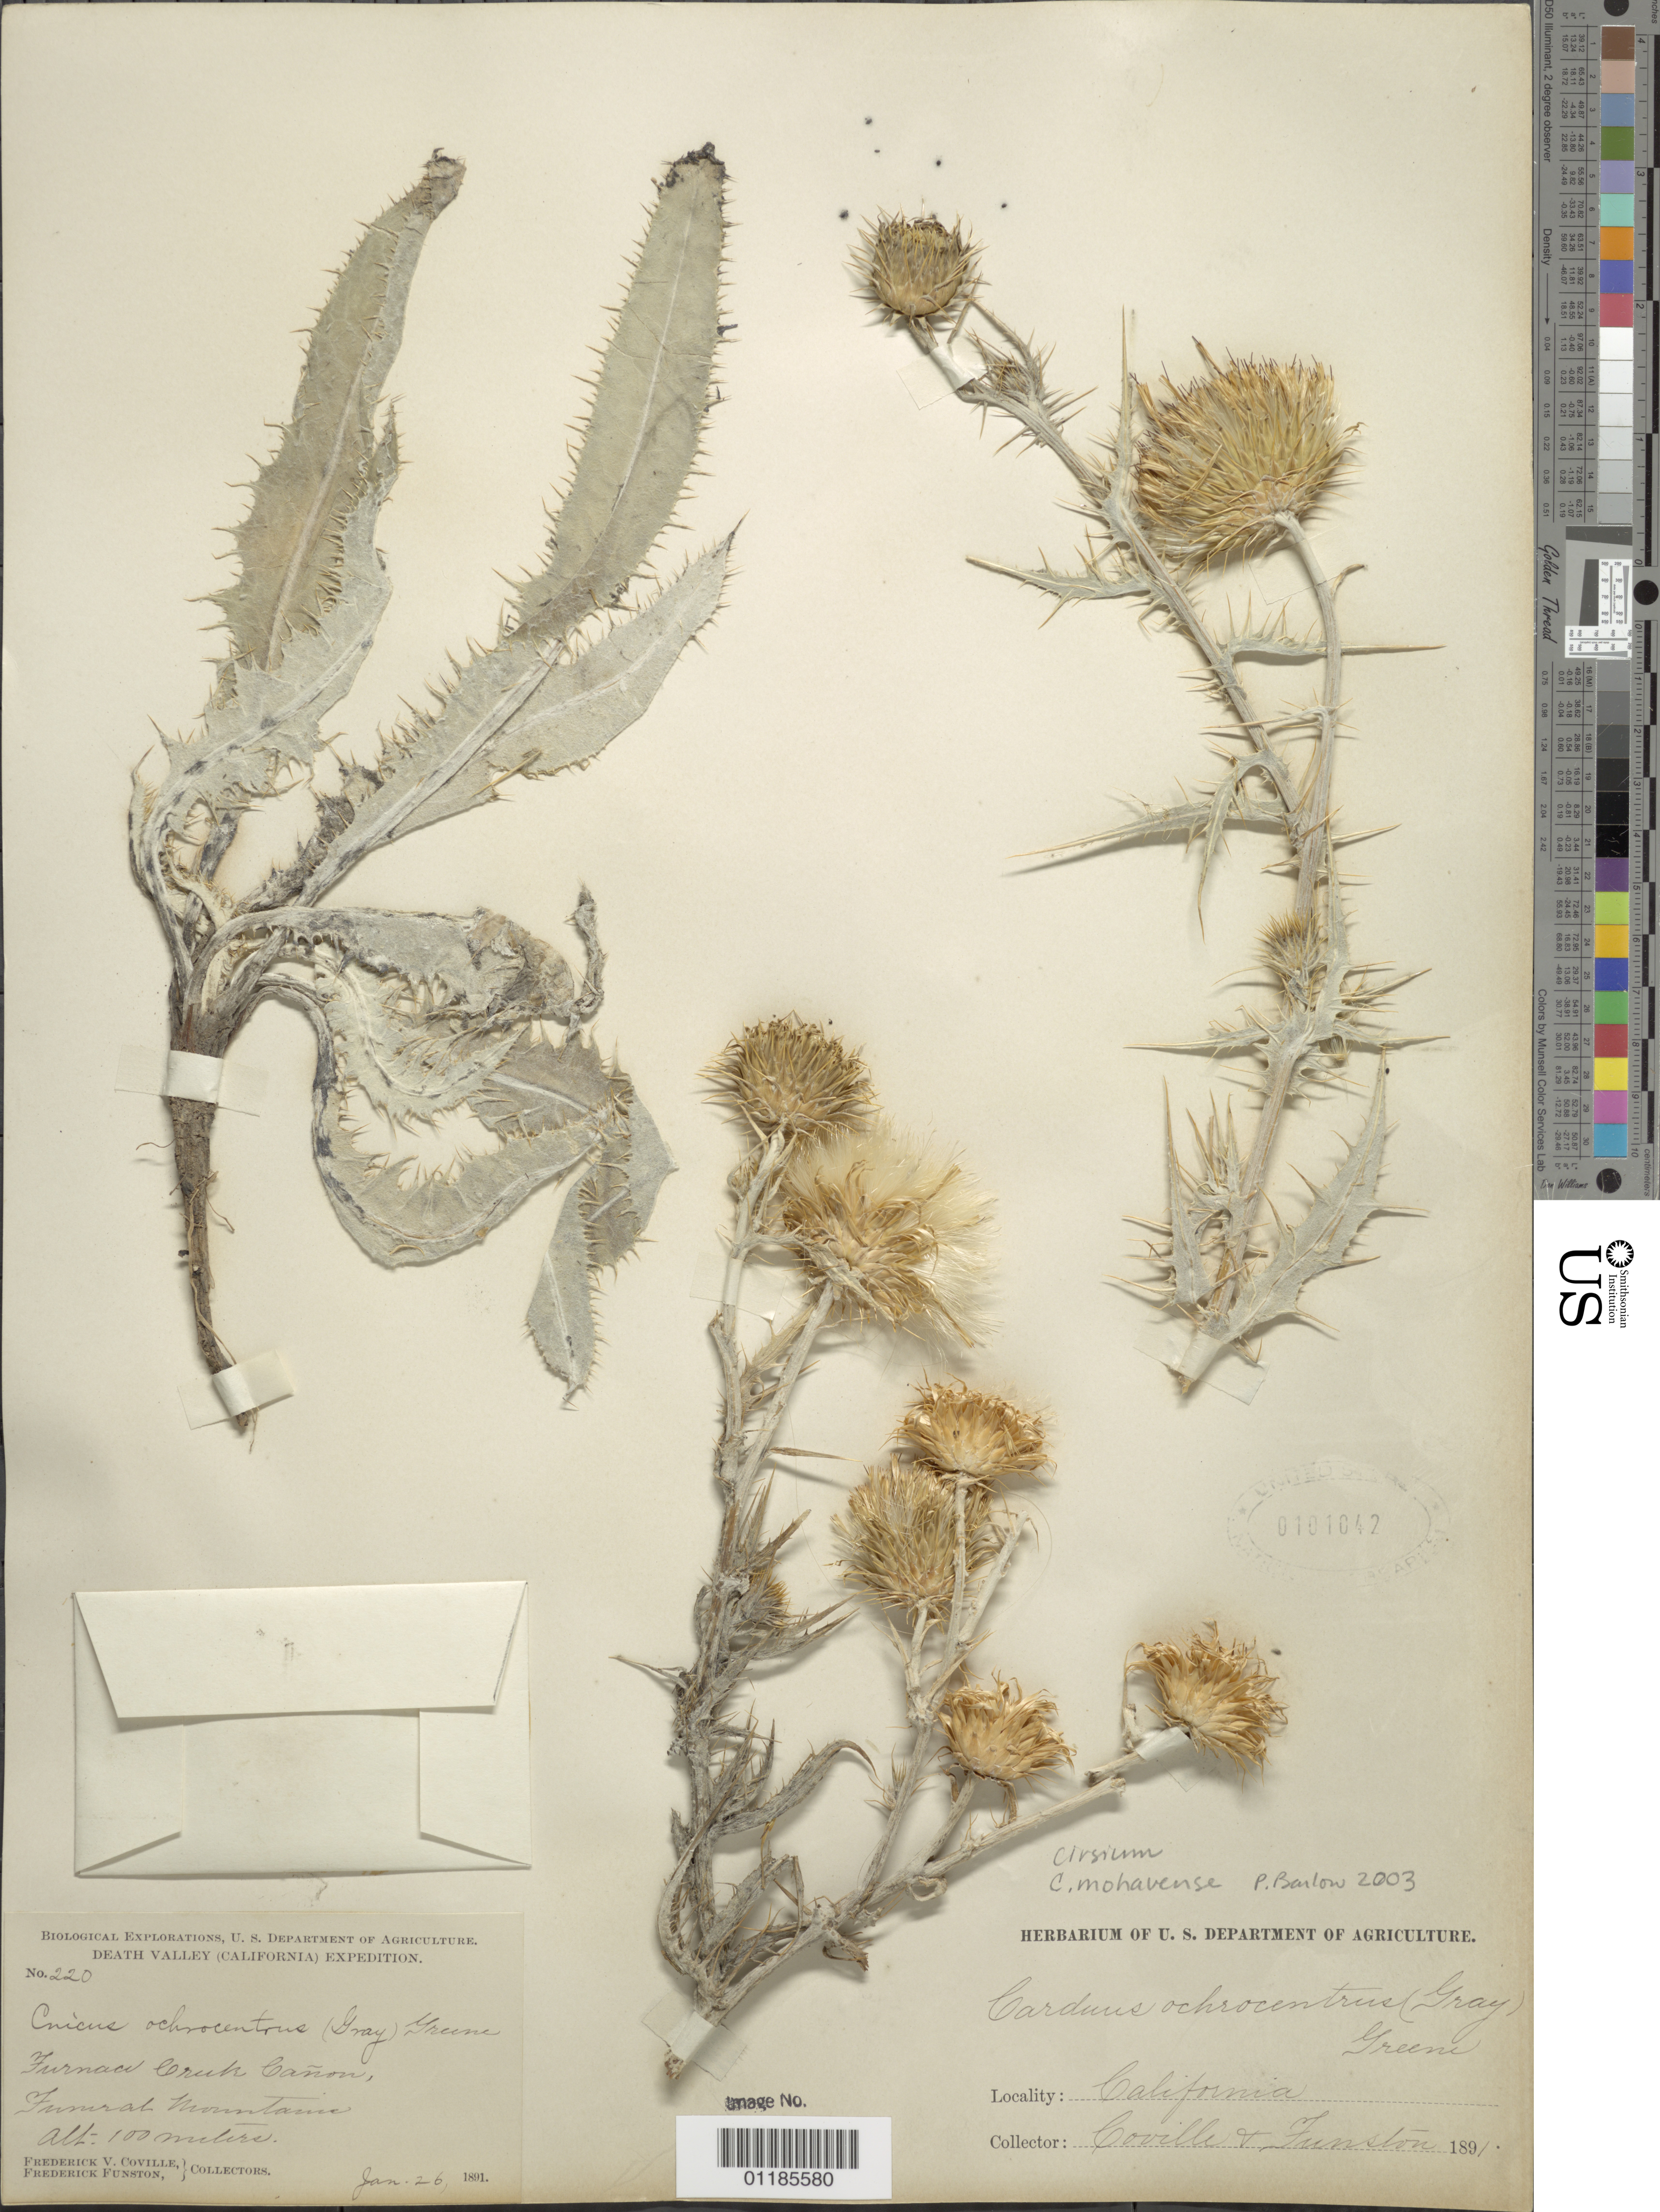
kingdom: Plantae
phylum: Tracheophyta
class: Magnoliopsida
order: Asterales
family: Asteraceae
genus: Cirsium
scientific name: Cirsium mohavense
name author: (Greene) Petr.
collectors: F. V. Coville & F. Funston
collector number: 220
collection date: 1891-01-26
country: United States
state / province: California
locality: Furnace Creek Canyon, Funeral Mountains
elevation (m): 100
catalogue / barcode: US 101042